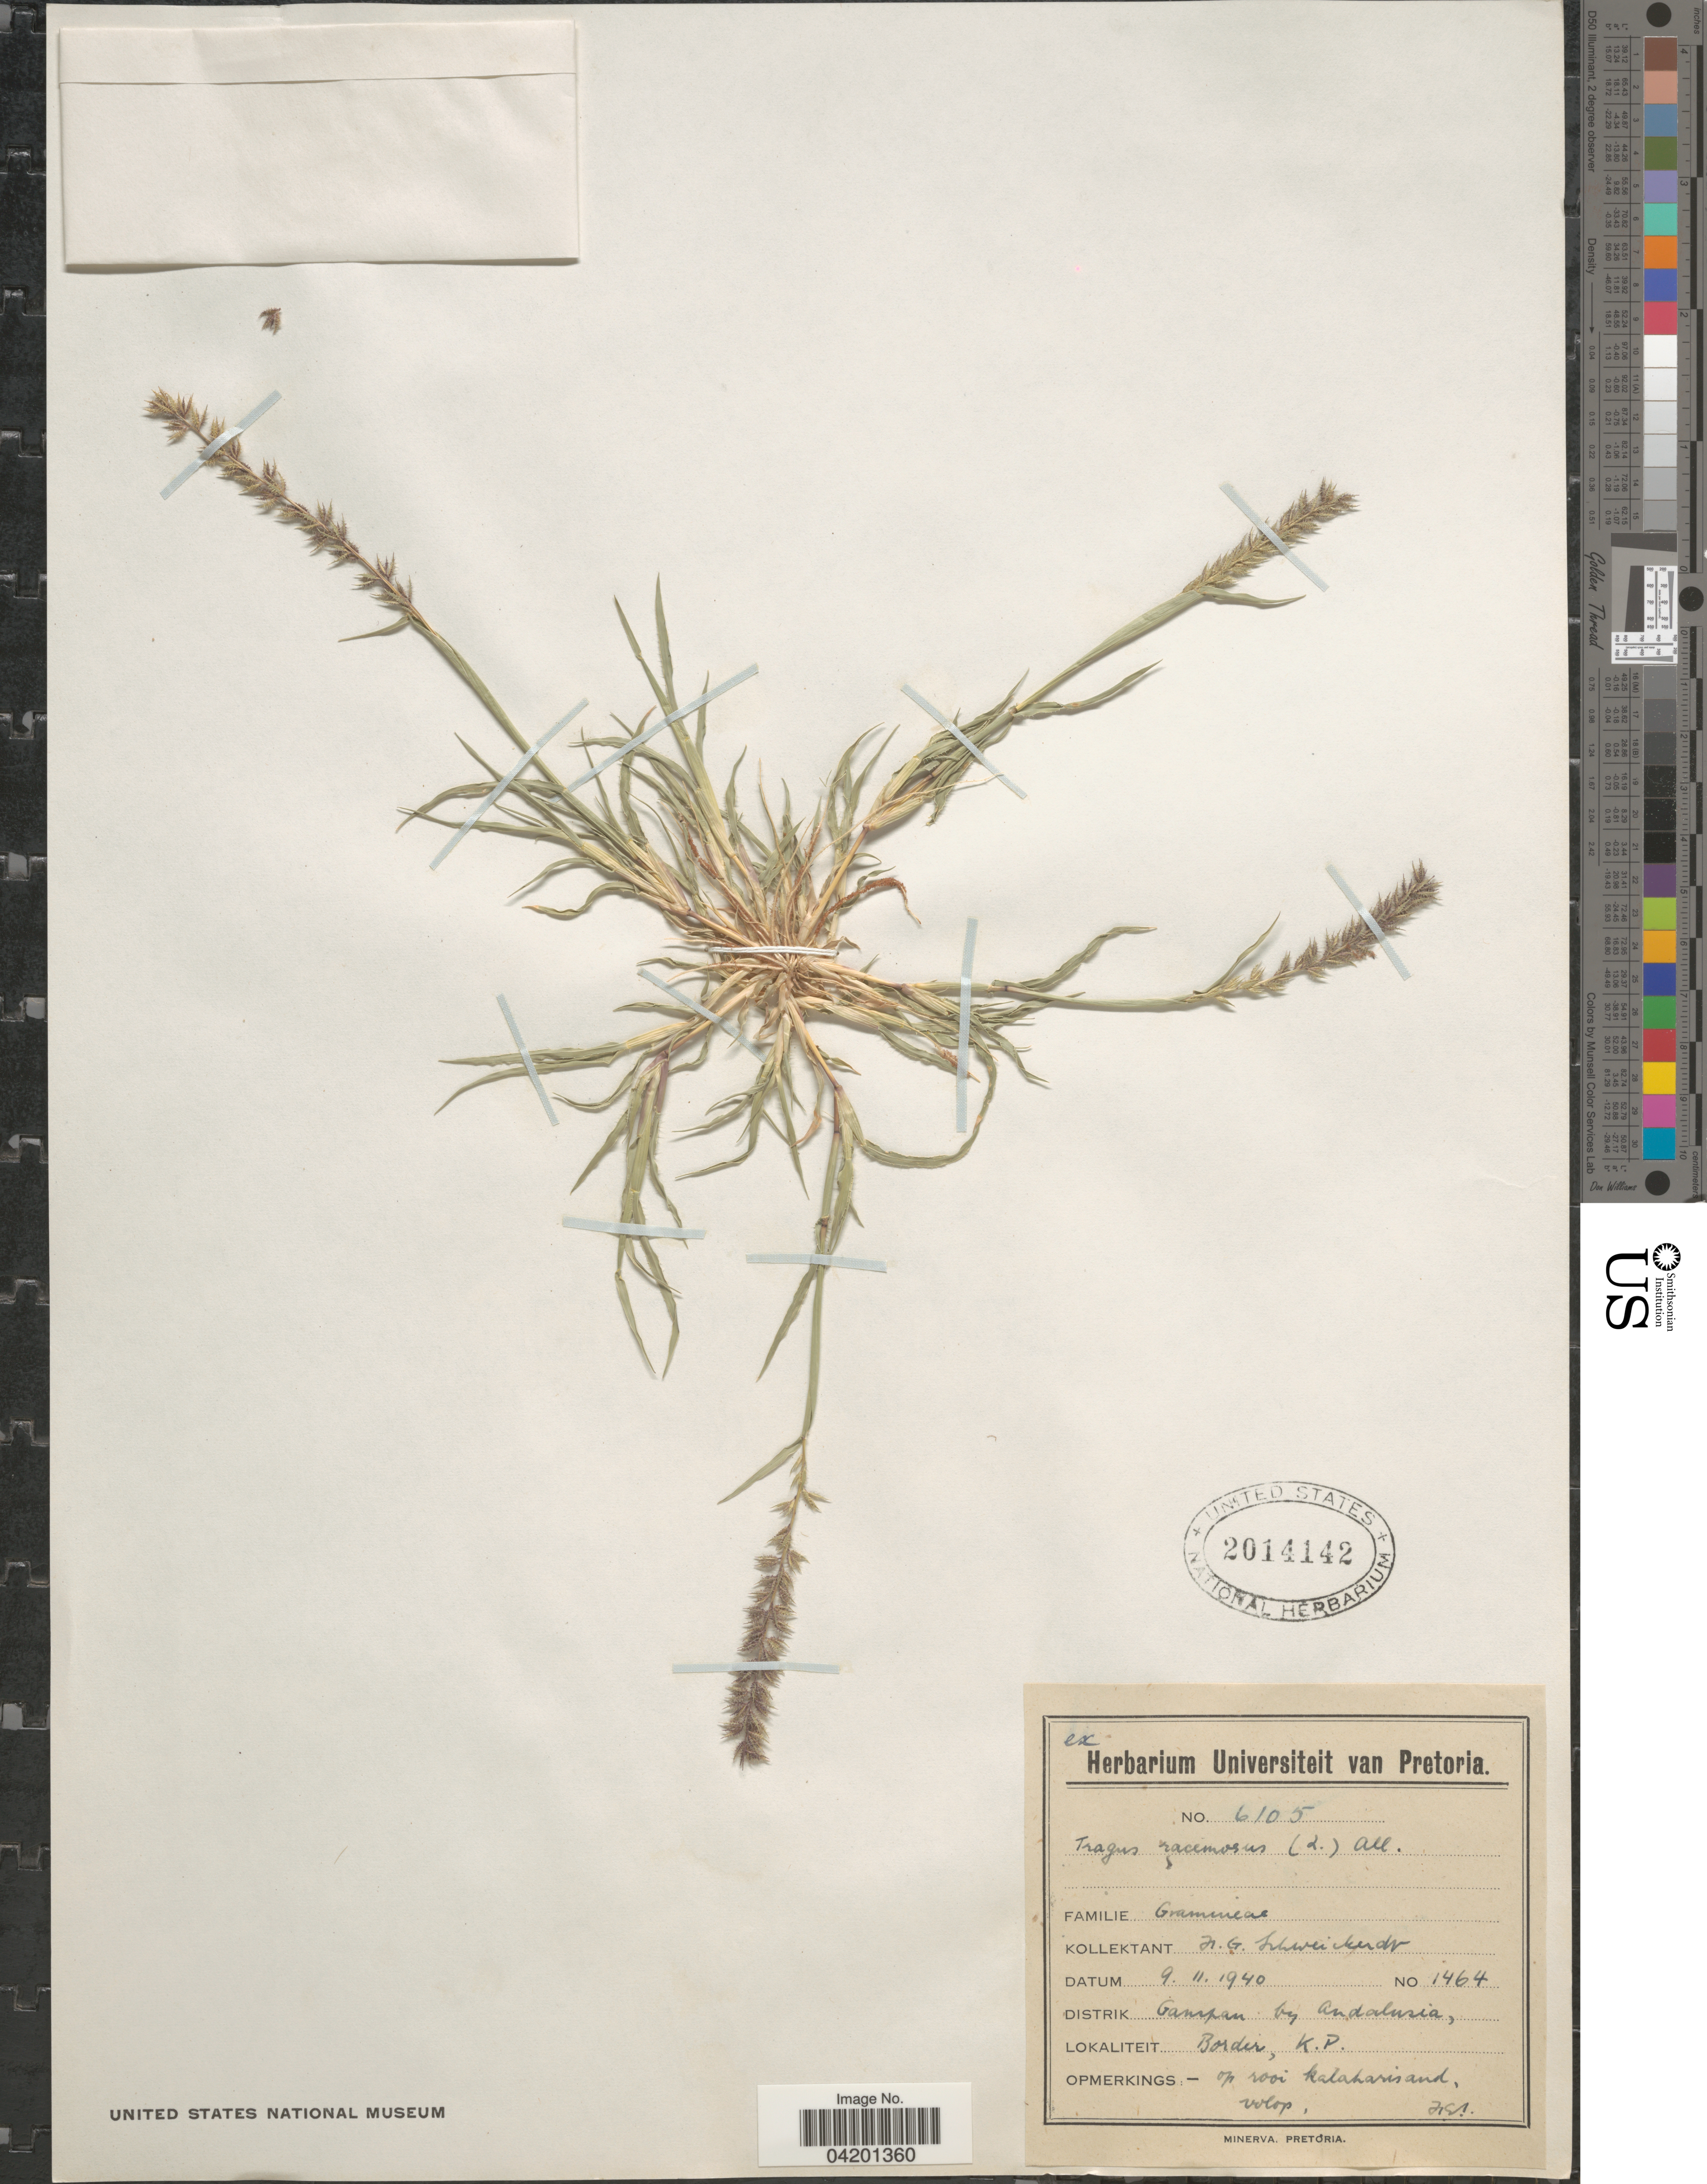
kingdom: Plantae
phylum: Tracheophyta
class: Liliopsida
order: Poales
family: Poaceae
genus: Tragus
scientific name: Tragus racemosus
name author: (L.) All.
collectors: H. Schweickerdt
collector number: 1464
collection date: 1940-11-09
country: South Africa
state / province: North West / Northern Cape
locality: Distrik Ganspan by Andalusia. Border. K.P.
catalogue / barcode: US 2014142